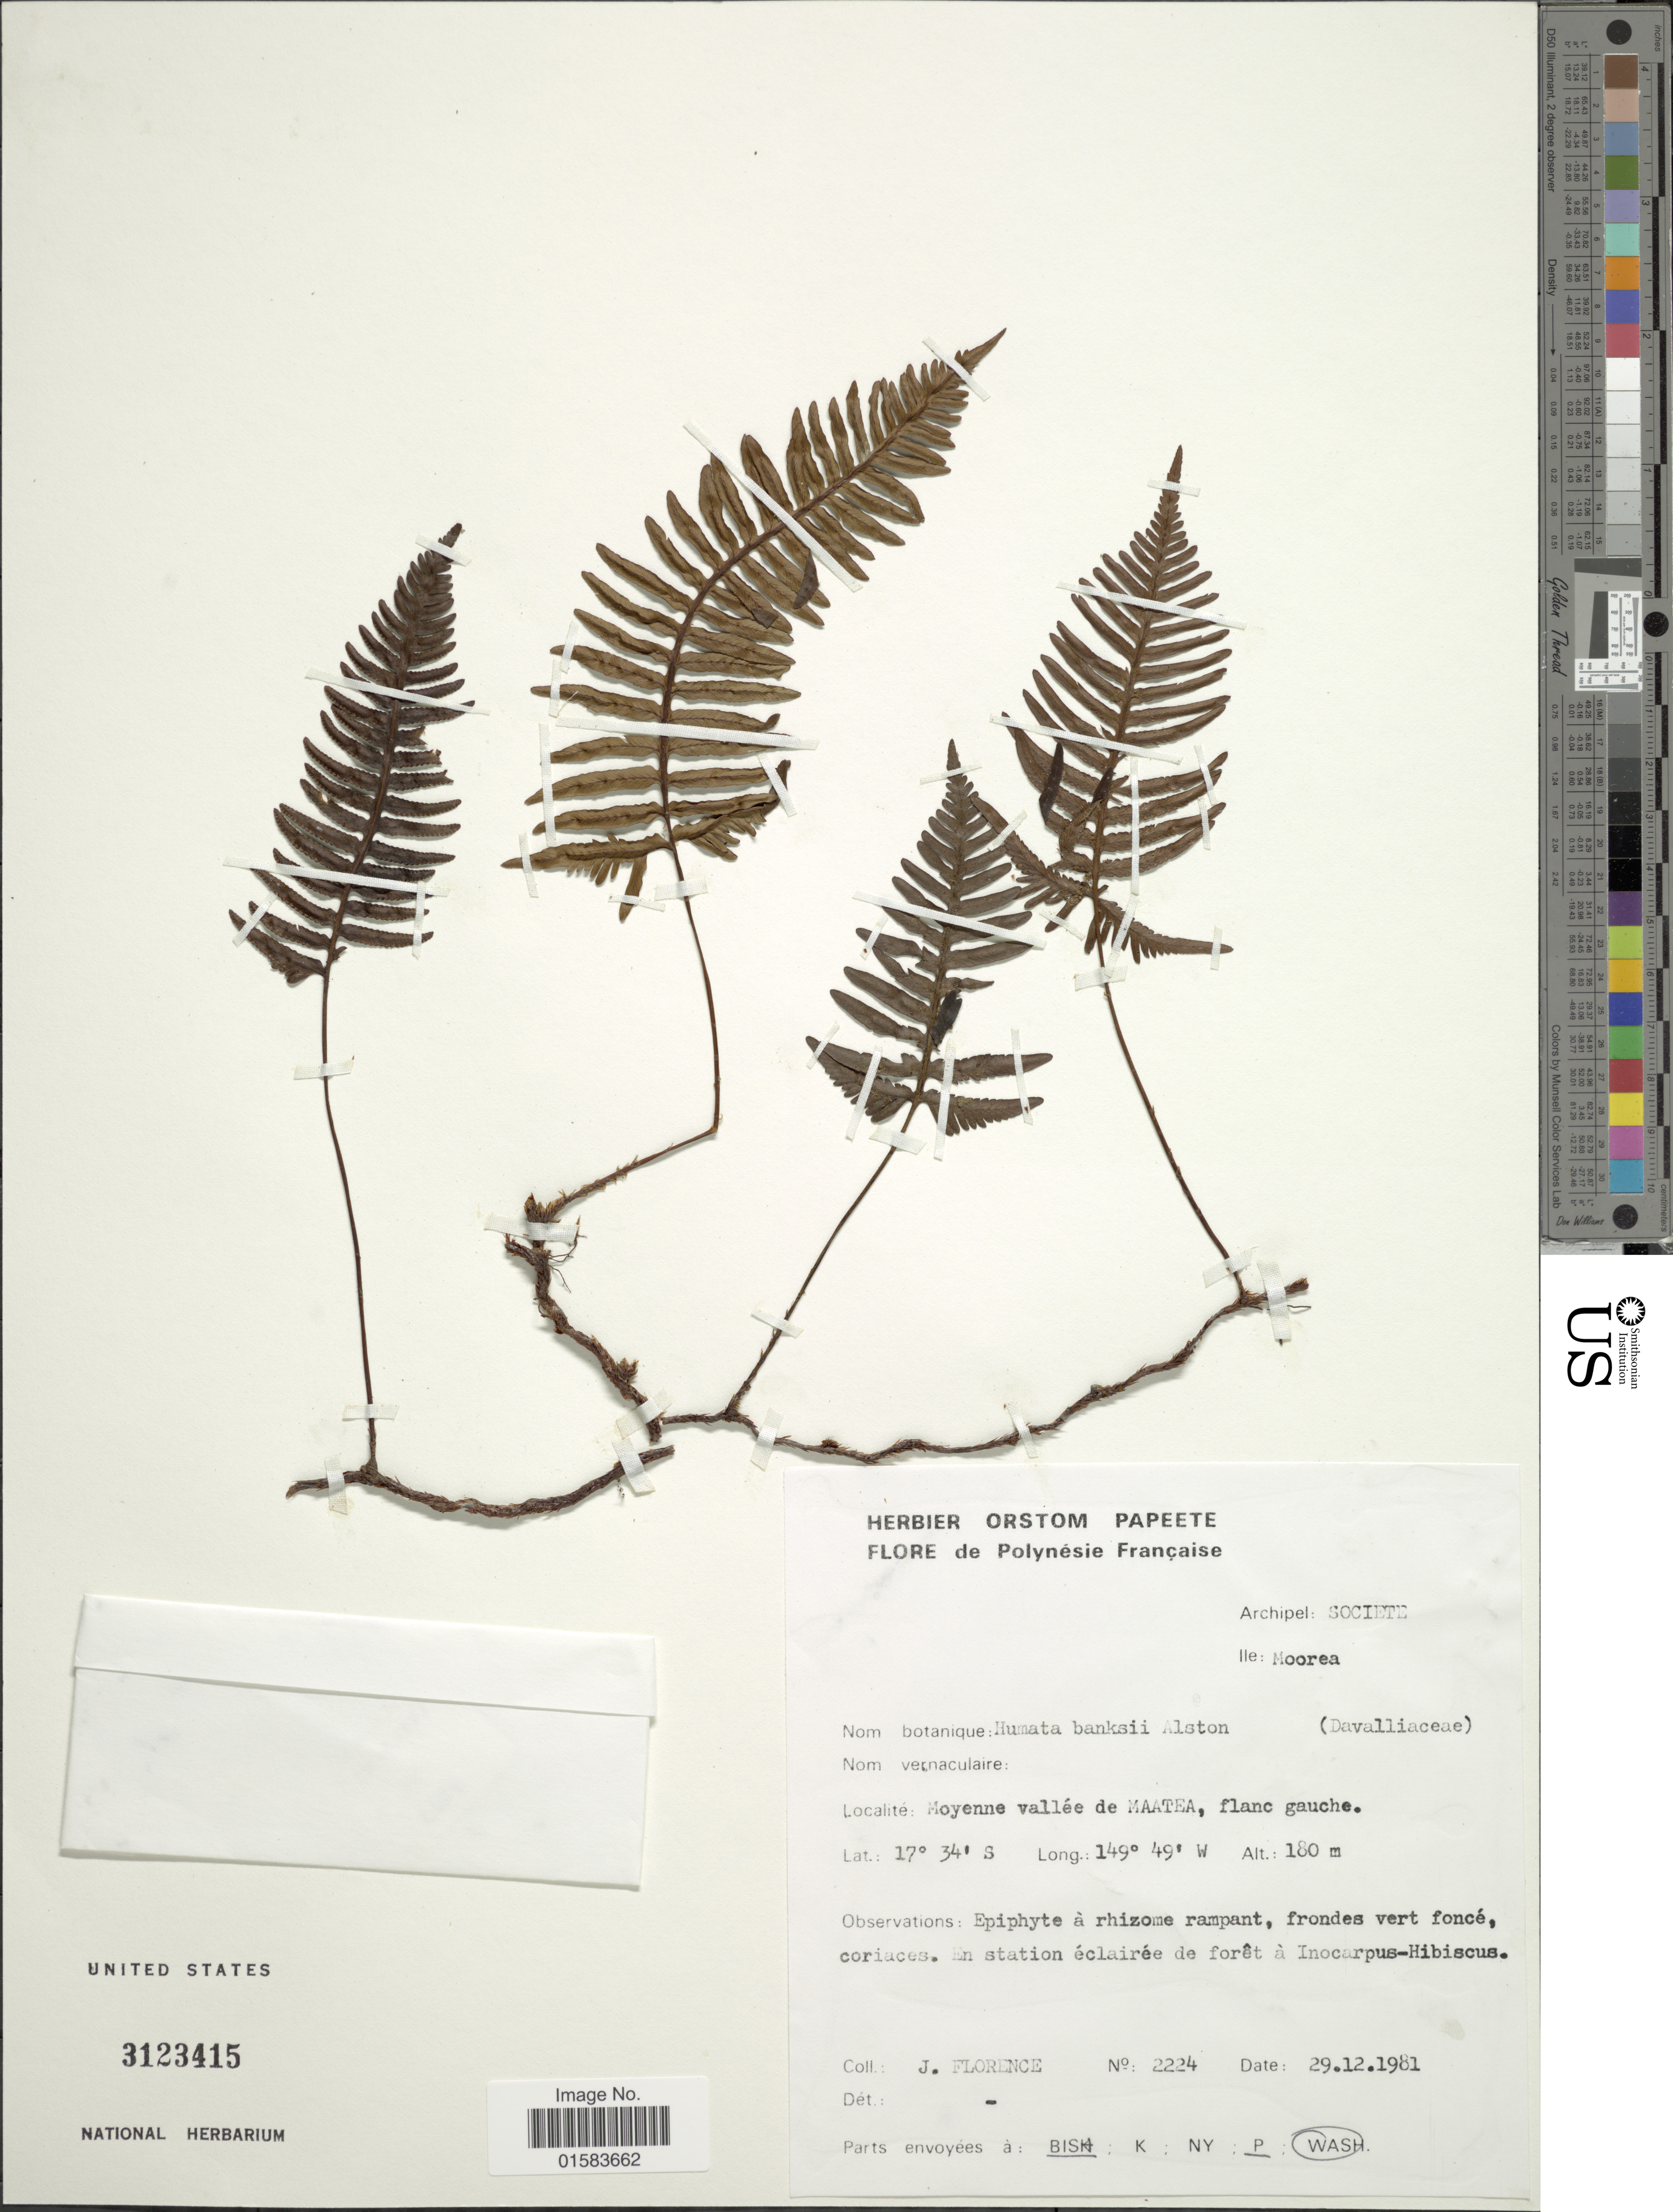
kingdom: Plantae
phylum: Tracheophyta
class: Polypodiopsida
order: Polypodiales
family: Davalliaceae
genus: Davallia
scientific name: Davallia pectinata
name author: Sm.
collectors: J. Florence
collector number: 2224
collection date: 1981-12-29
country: French Polynesia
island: Moorea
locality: Moorea, Societe, Moyenne vallée de Maatea, flanc gauche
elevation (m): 180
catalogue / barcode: US 3123415